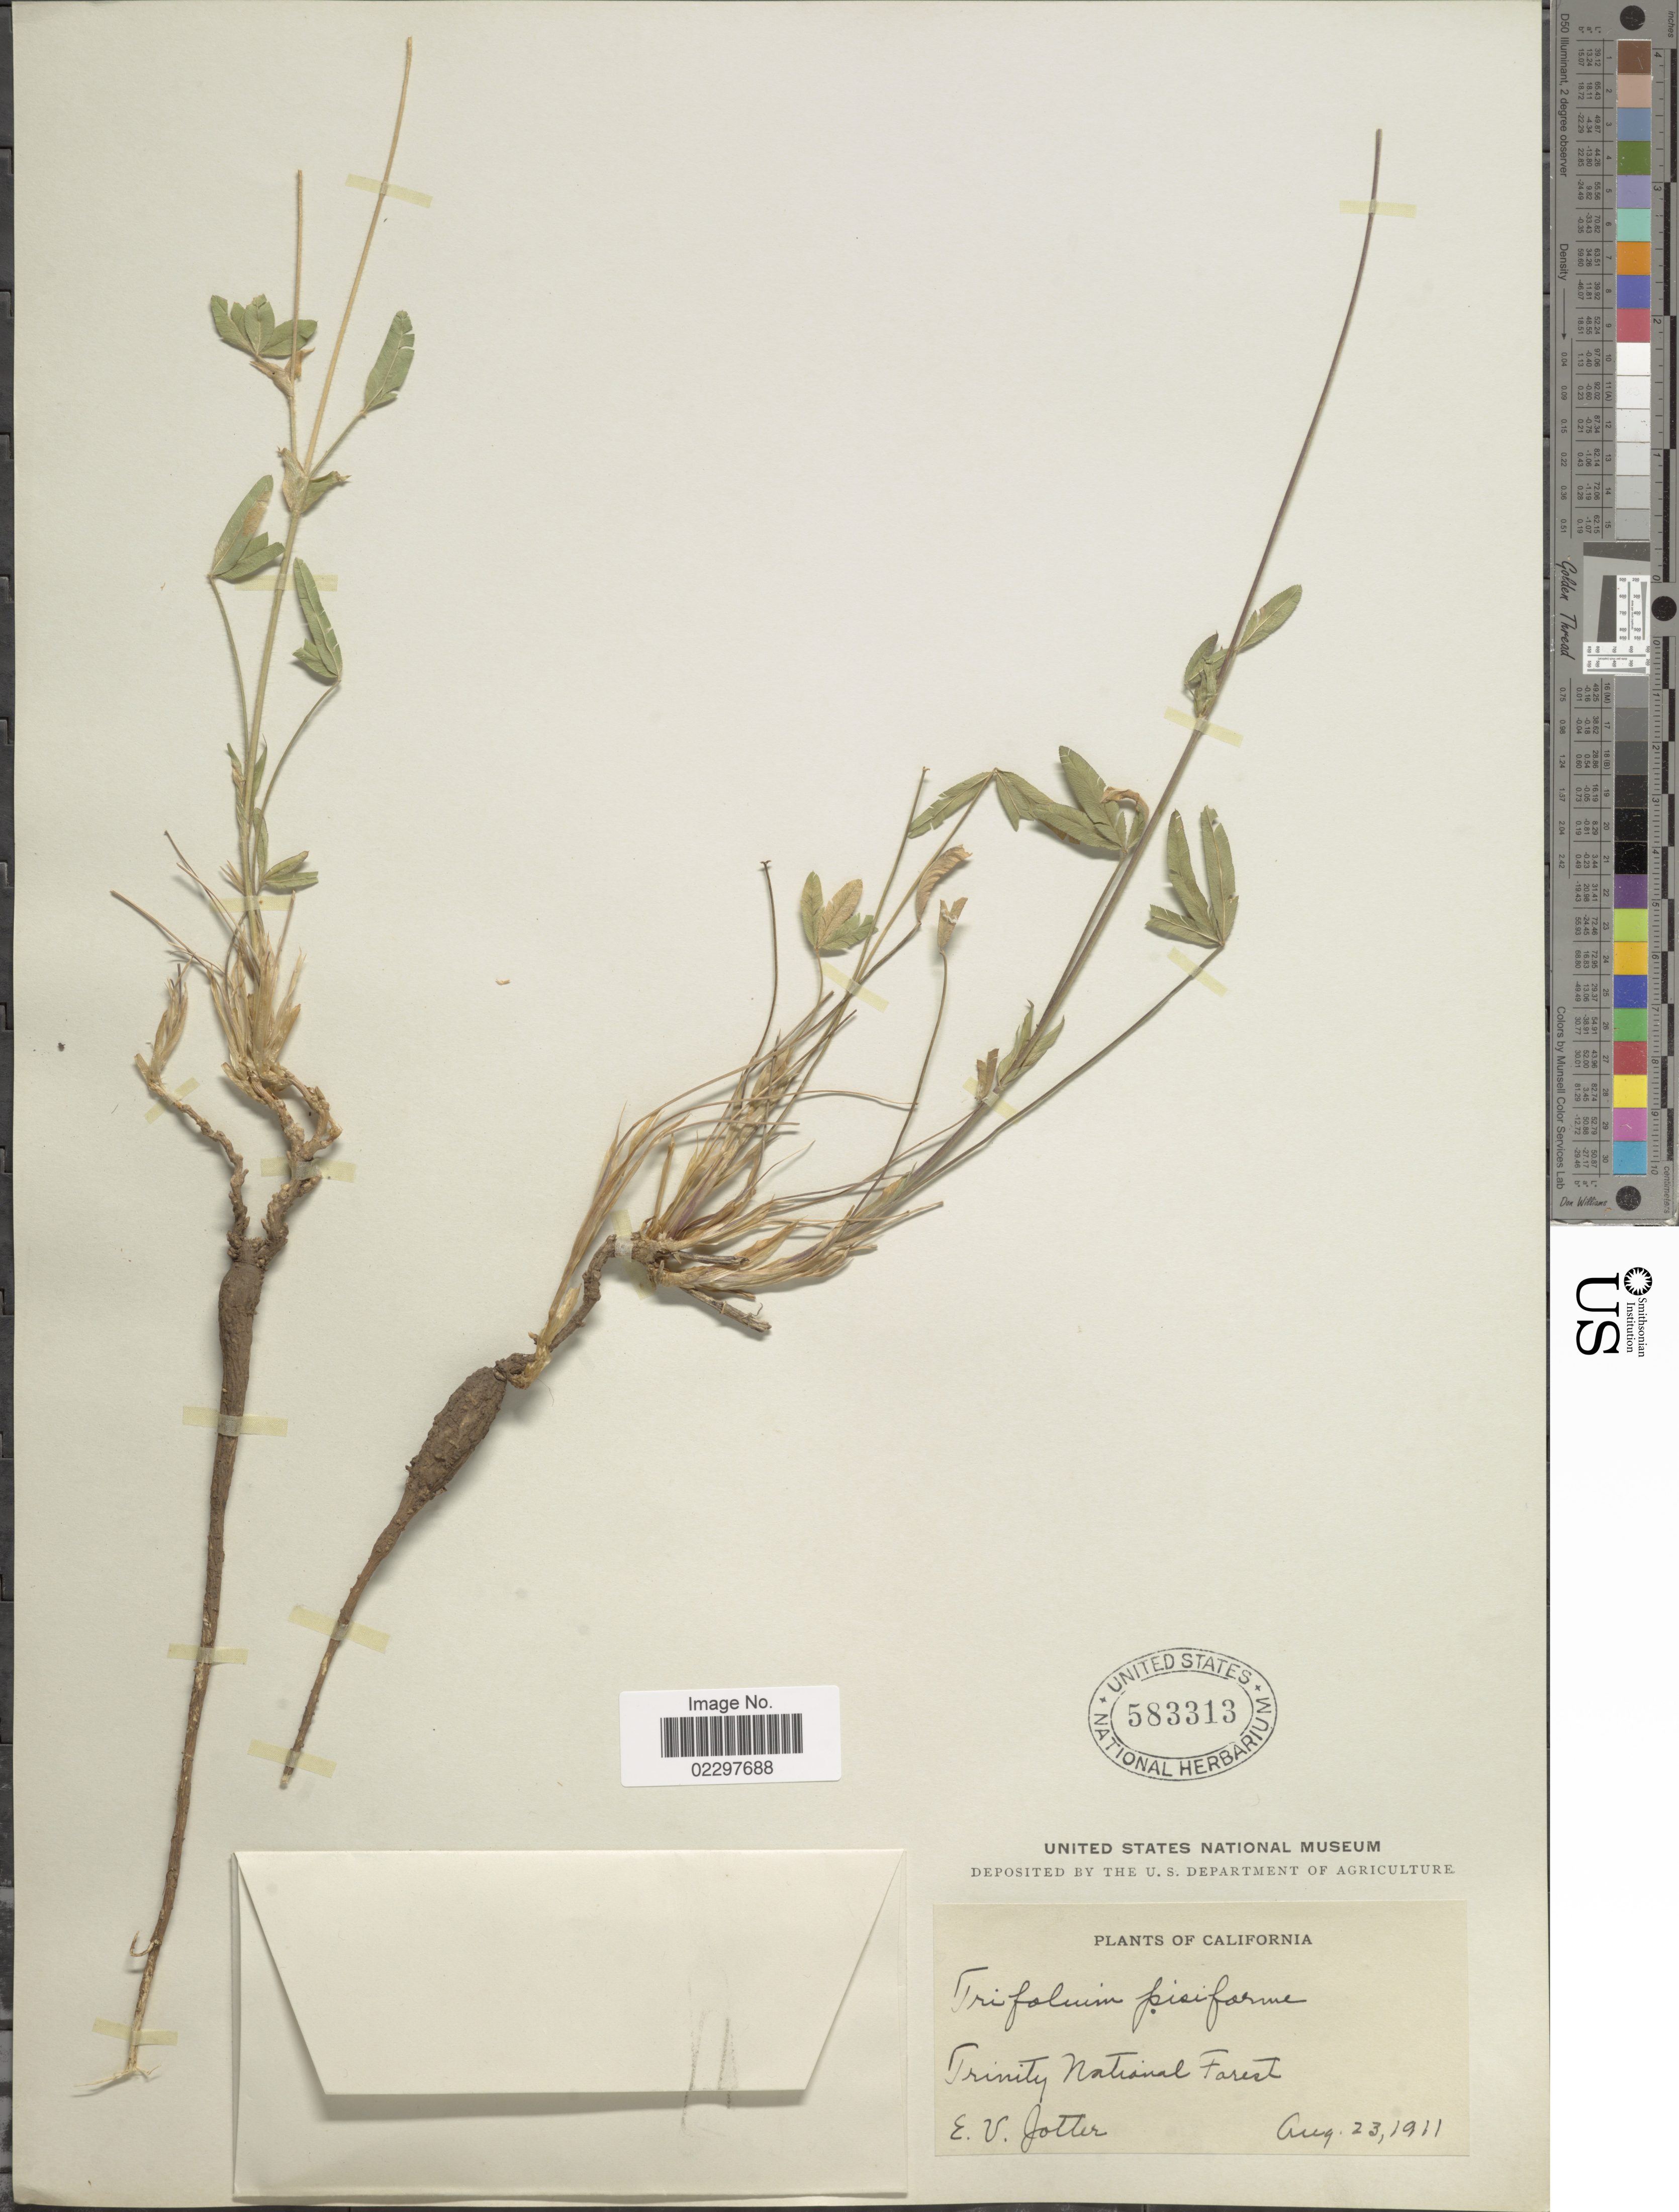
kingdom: Plantae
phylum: Tracheophyta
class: Magnoliopsida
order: Fabales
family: Fabaceae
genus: Trifolium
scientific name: Trifolium pisiforme ined.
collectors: E. Jotter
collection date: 1911-08-23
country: United States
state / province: California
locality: Trinity National Forest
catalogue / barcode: US 583313